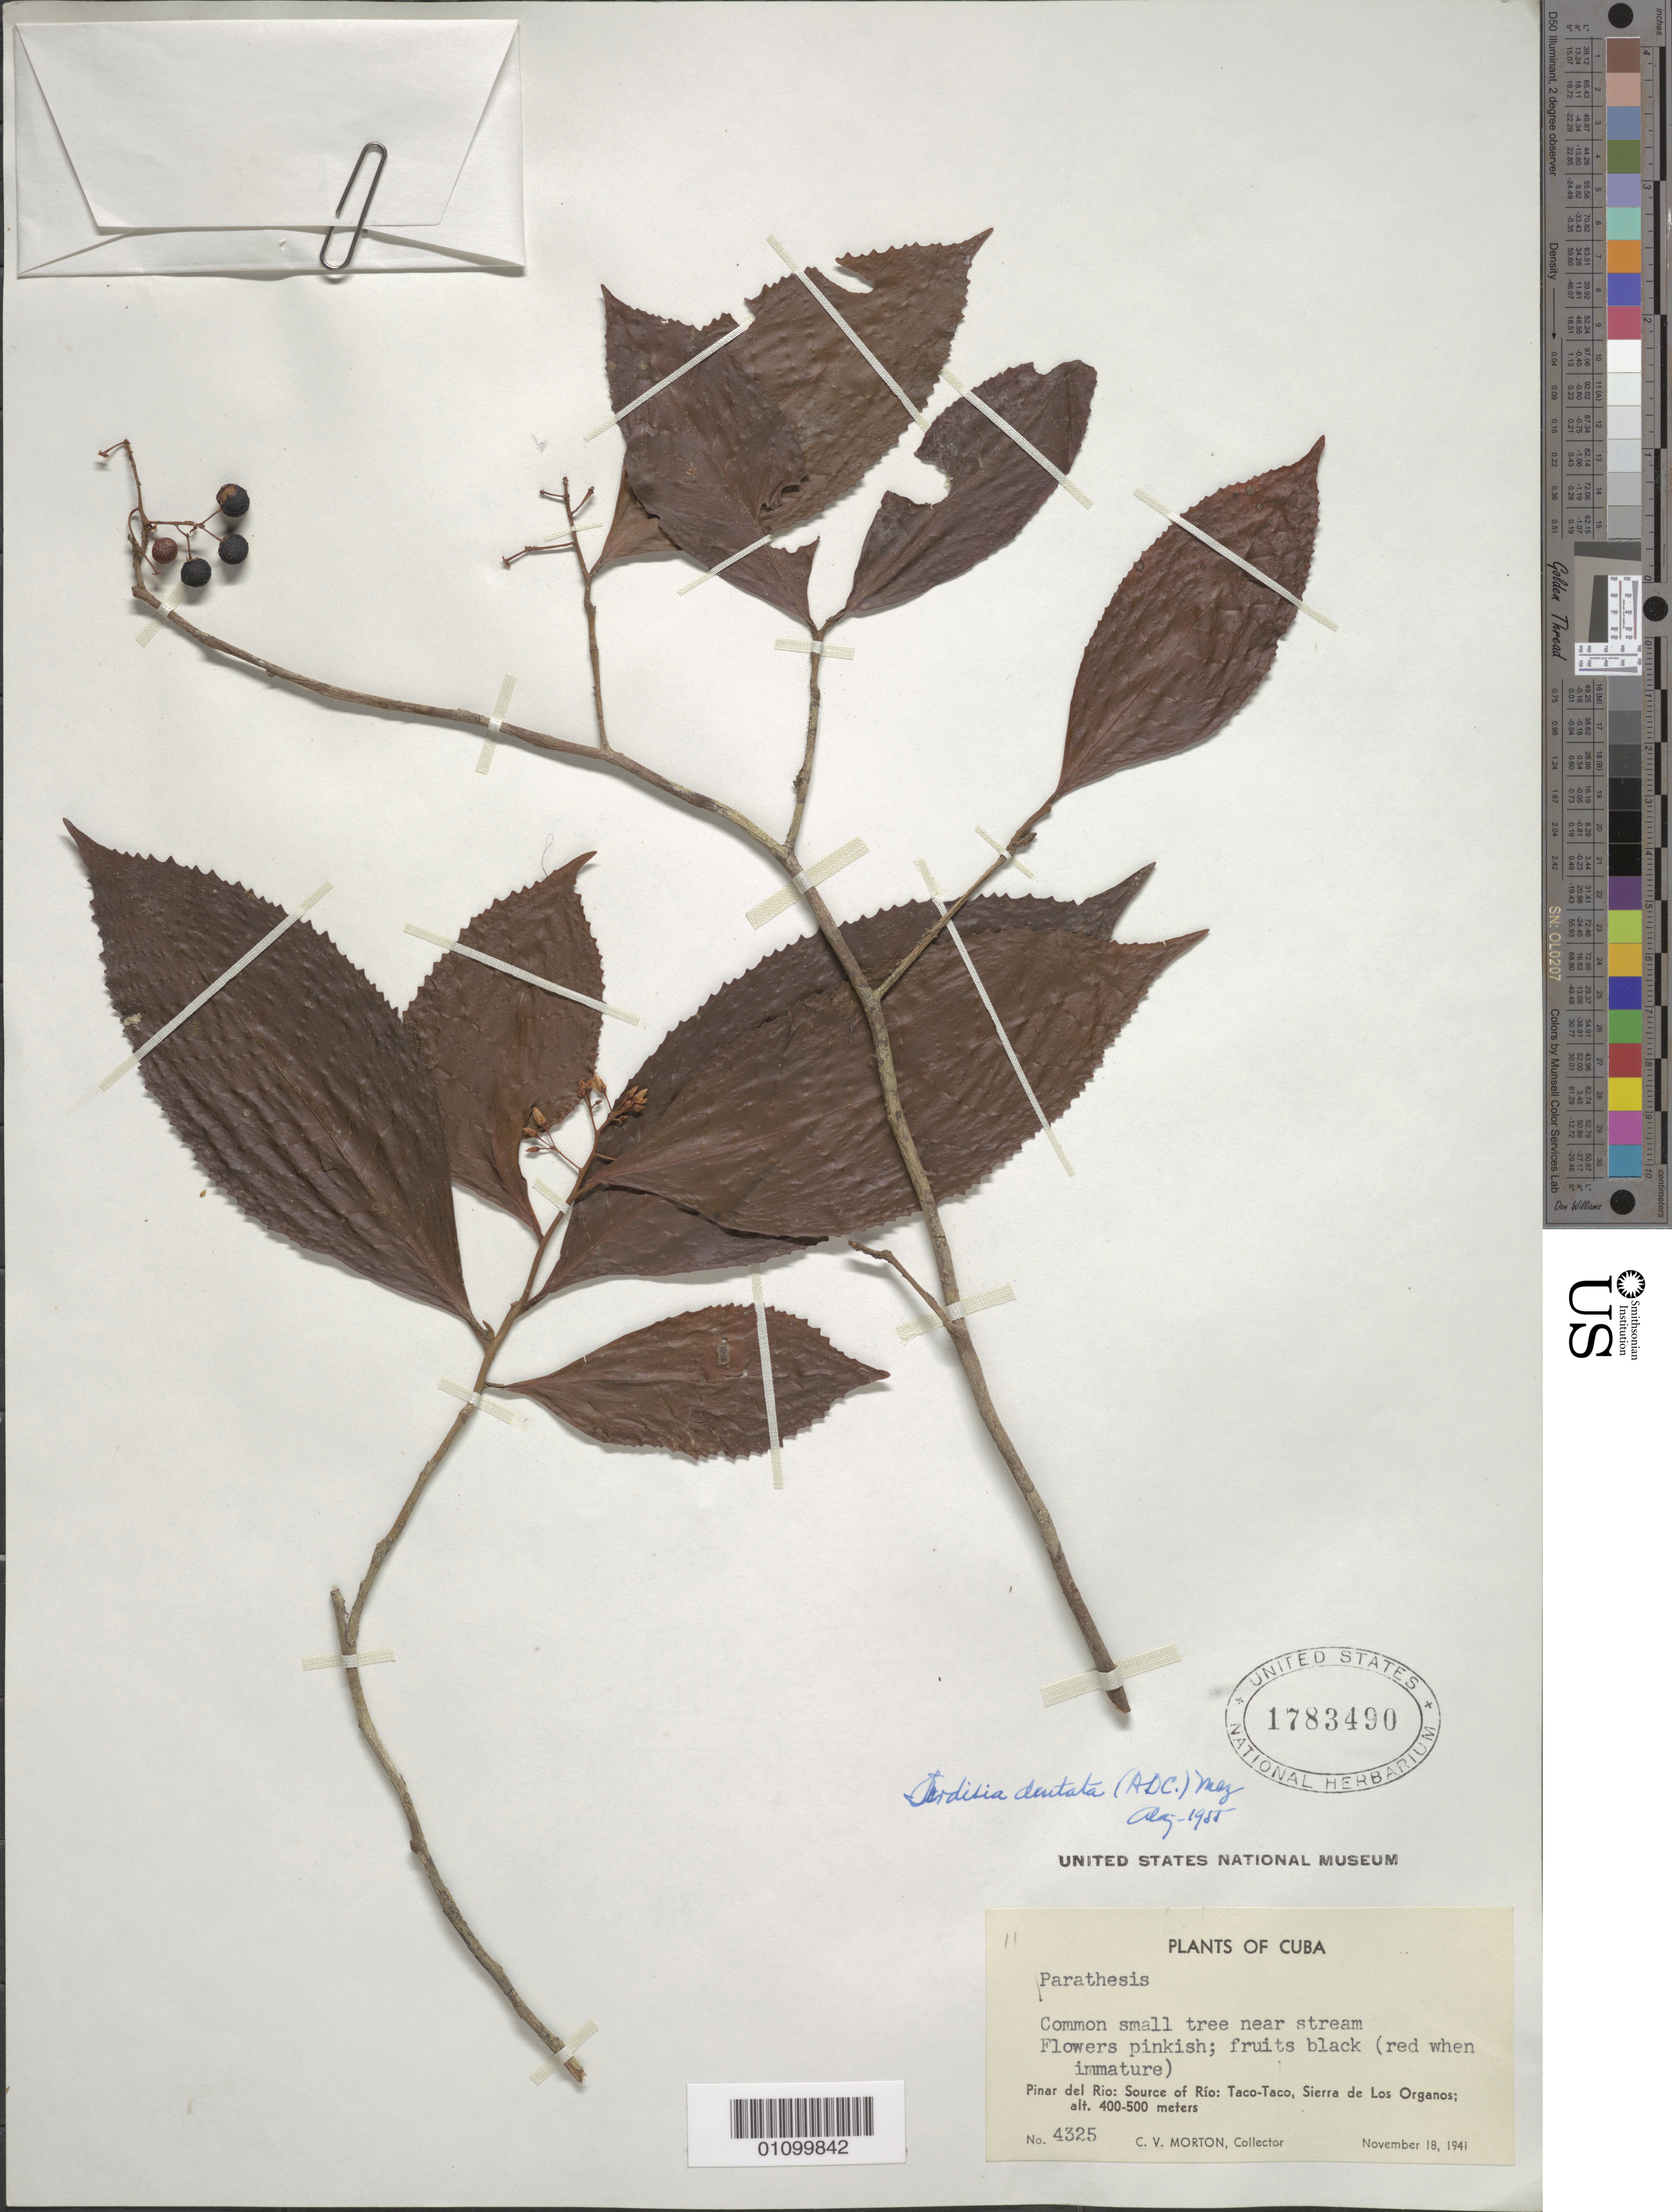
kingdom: Plantae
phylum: Tracheophyta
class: Magnoliopsida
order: Ericales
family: Primulaceae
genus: Ardisia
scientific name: Ardisia dentata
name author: (A. DC.) Mez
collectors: C. V. Morton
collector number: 4325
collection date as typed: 18 Nov 1941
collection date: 1941-11-18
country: Cuba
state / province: Pinar del Rio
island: Cuba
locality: Source of Rio: Taco-Taco, Sierra de Los Organos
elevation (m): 400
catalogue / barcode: US 1783490